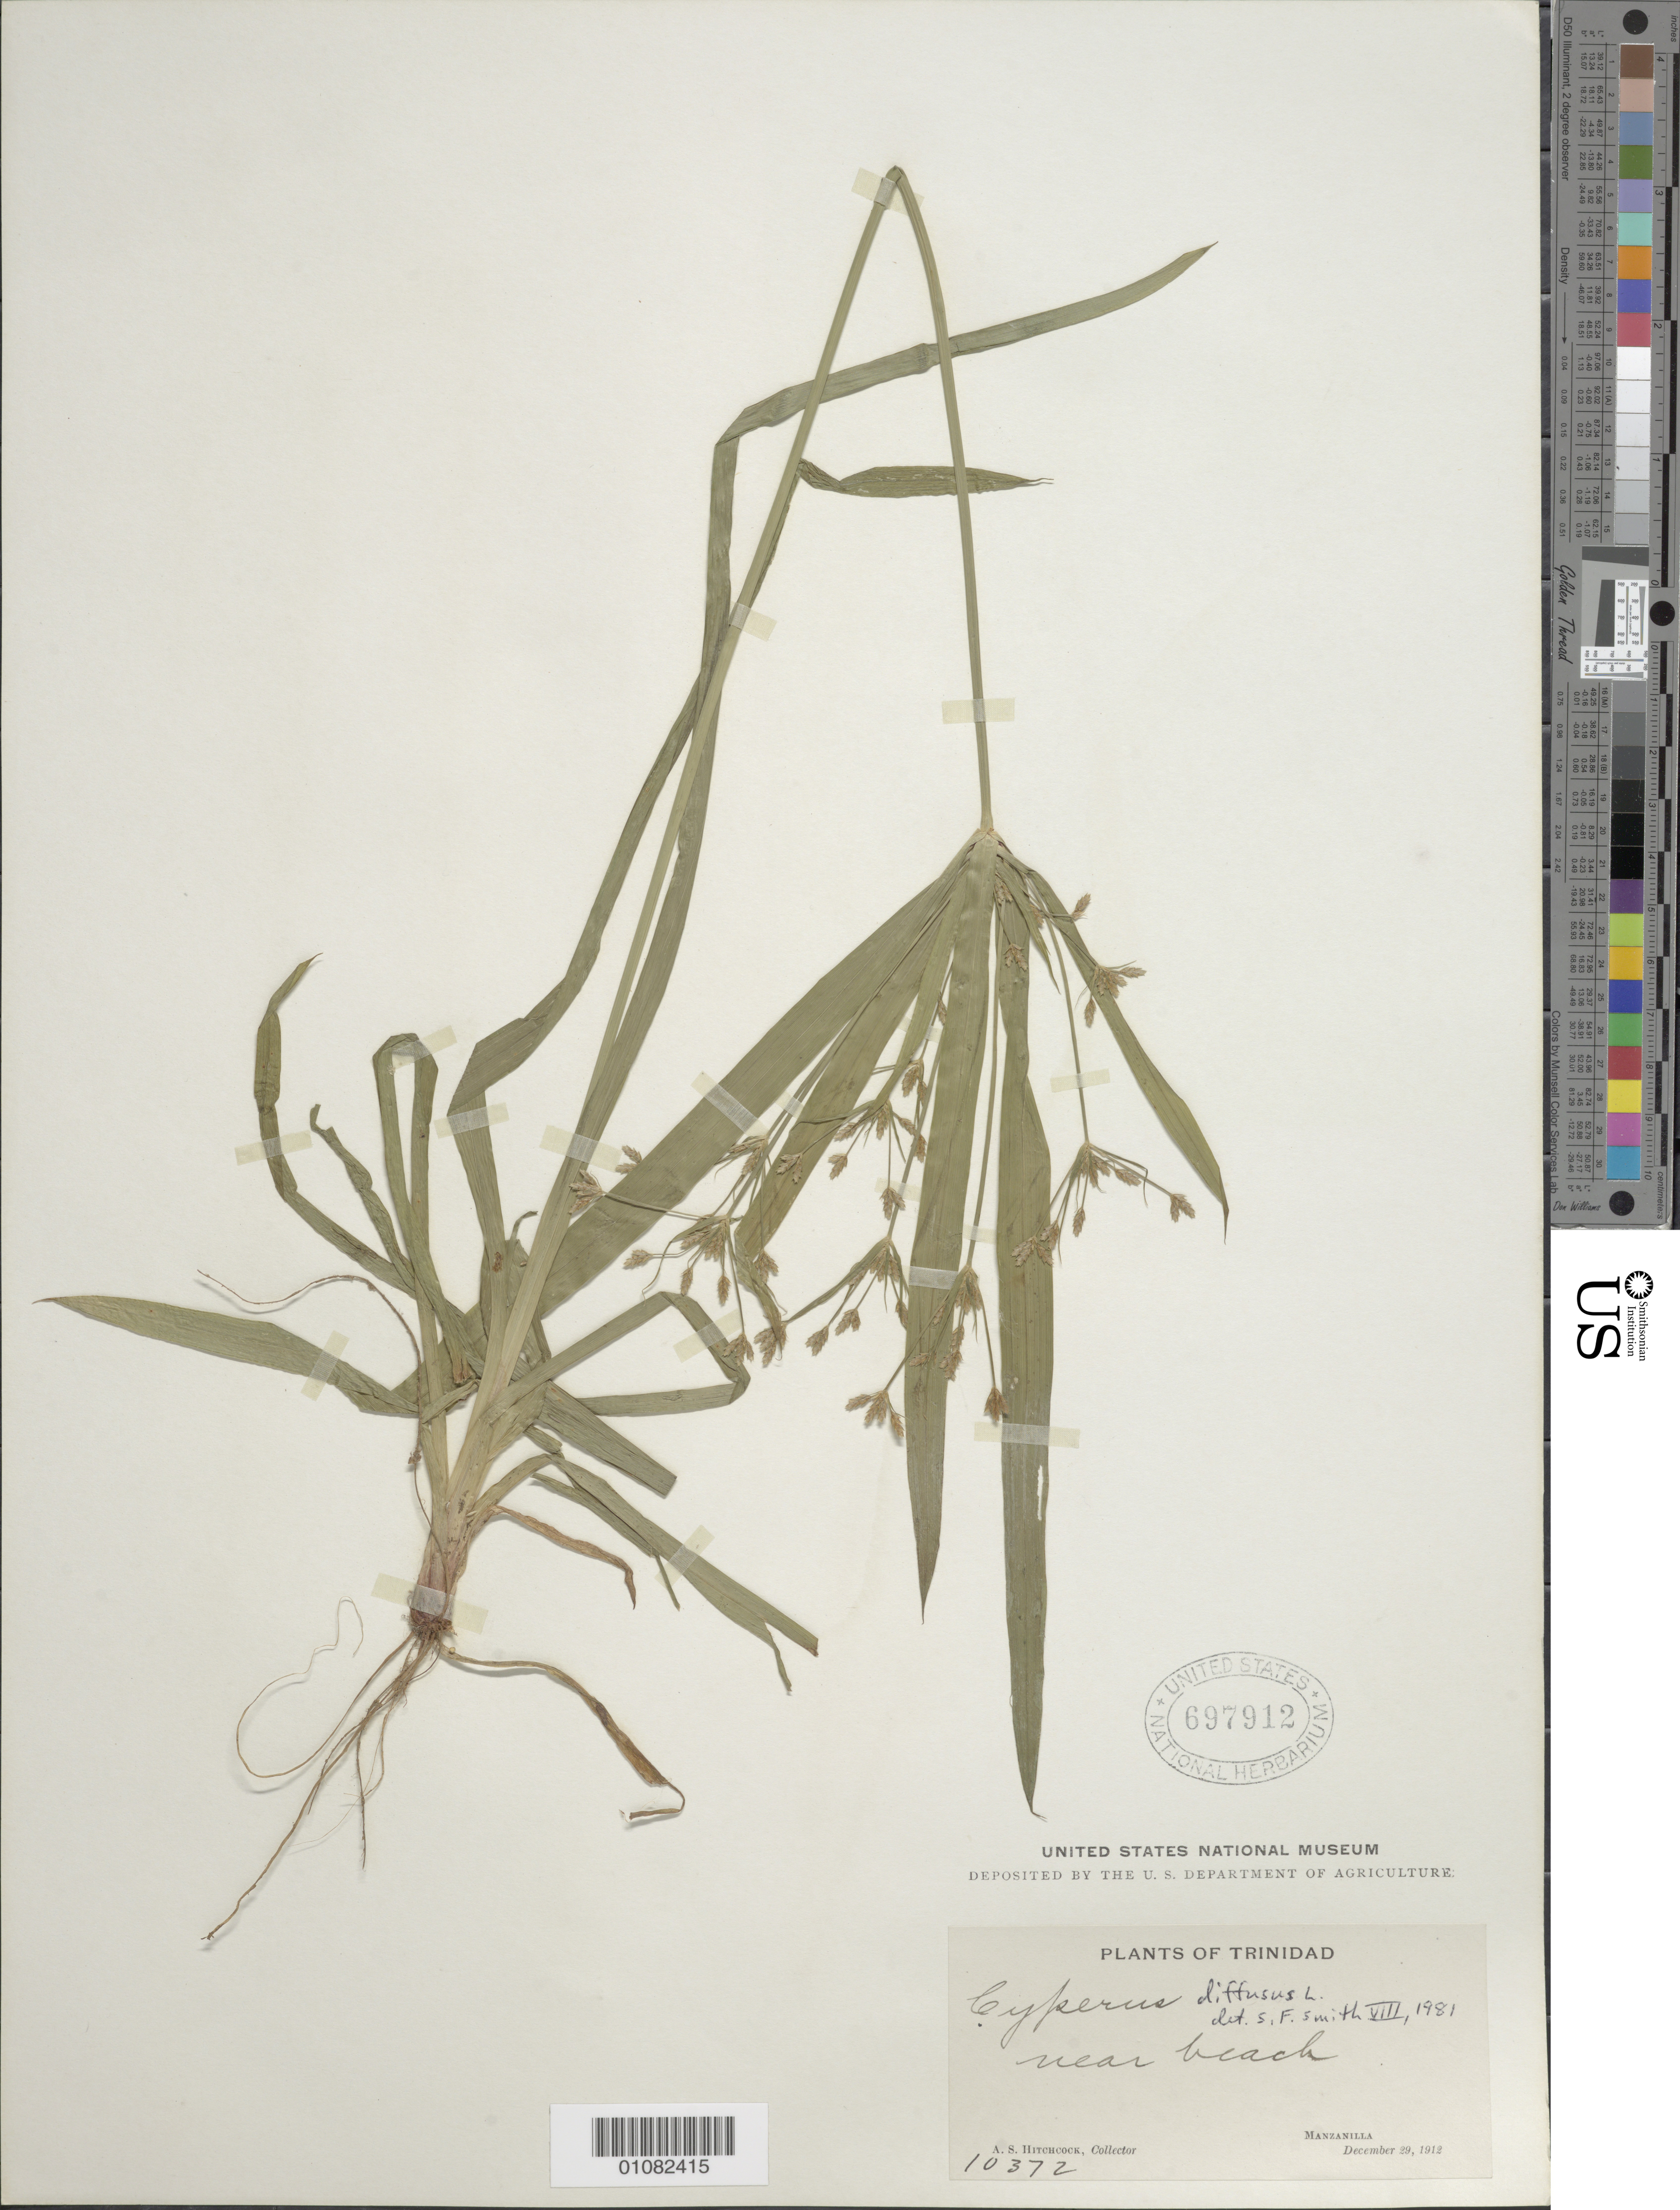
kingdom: Plantae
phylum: Tracheophyta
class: Liliopsida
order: Poales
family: Cyperaceae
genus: Cyperus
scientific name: Cyperus laxus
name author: Lam.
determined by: Strong, Mark T., (BOT), Smithsonian Institution - National Museum of Natural History (UNITED STATES)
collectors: A. S. Hitchcock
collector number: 10372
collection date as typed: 29 Dec 1912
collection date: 1912-12-29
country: Trinidad and Tobago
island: Trinidad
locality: Manzanilla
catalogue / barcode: US 697912